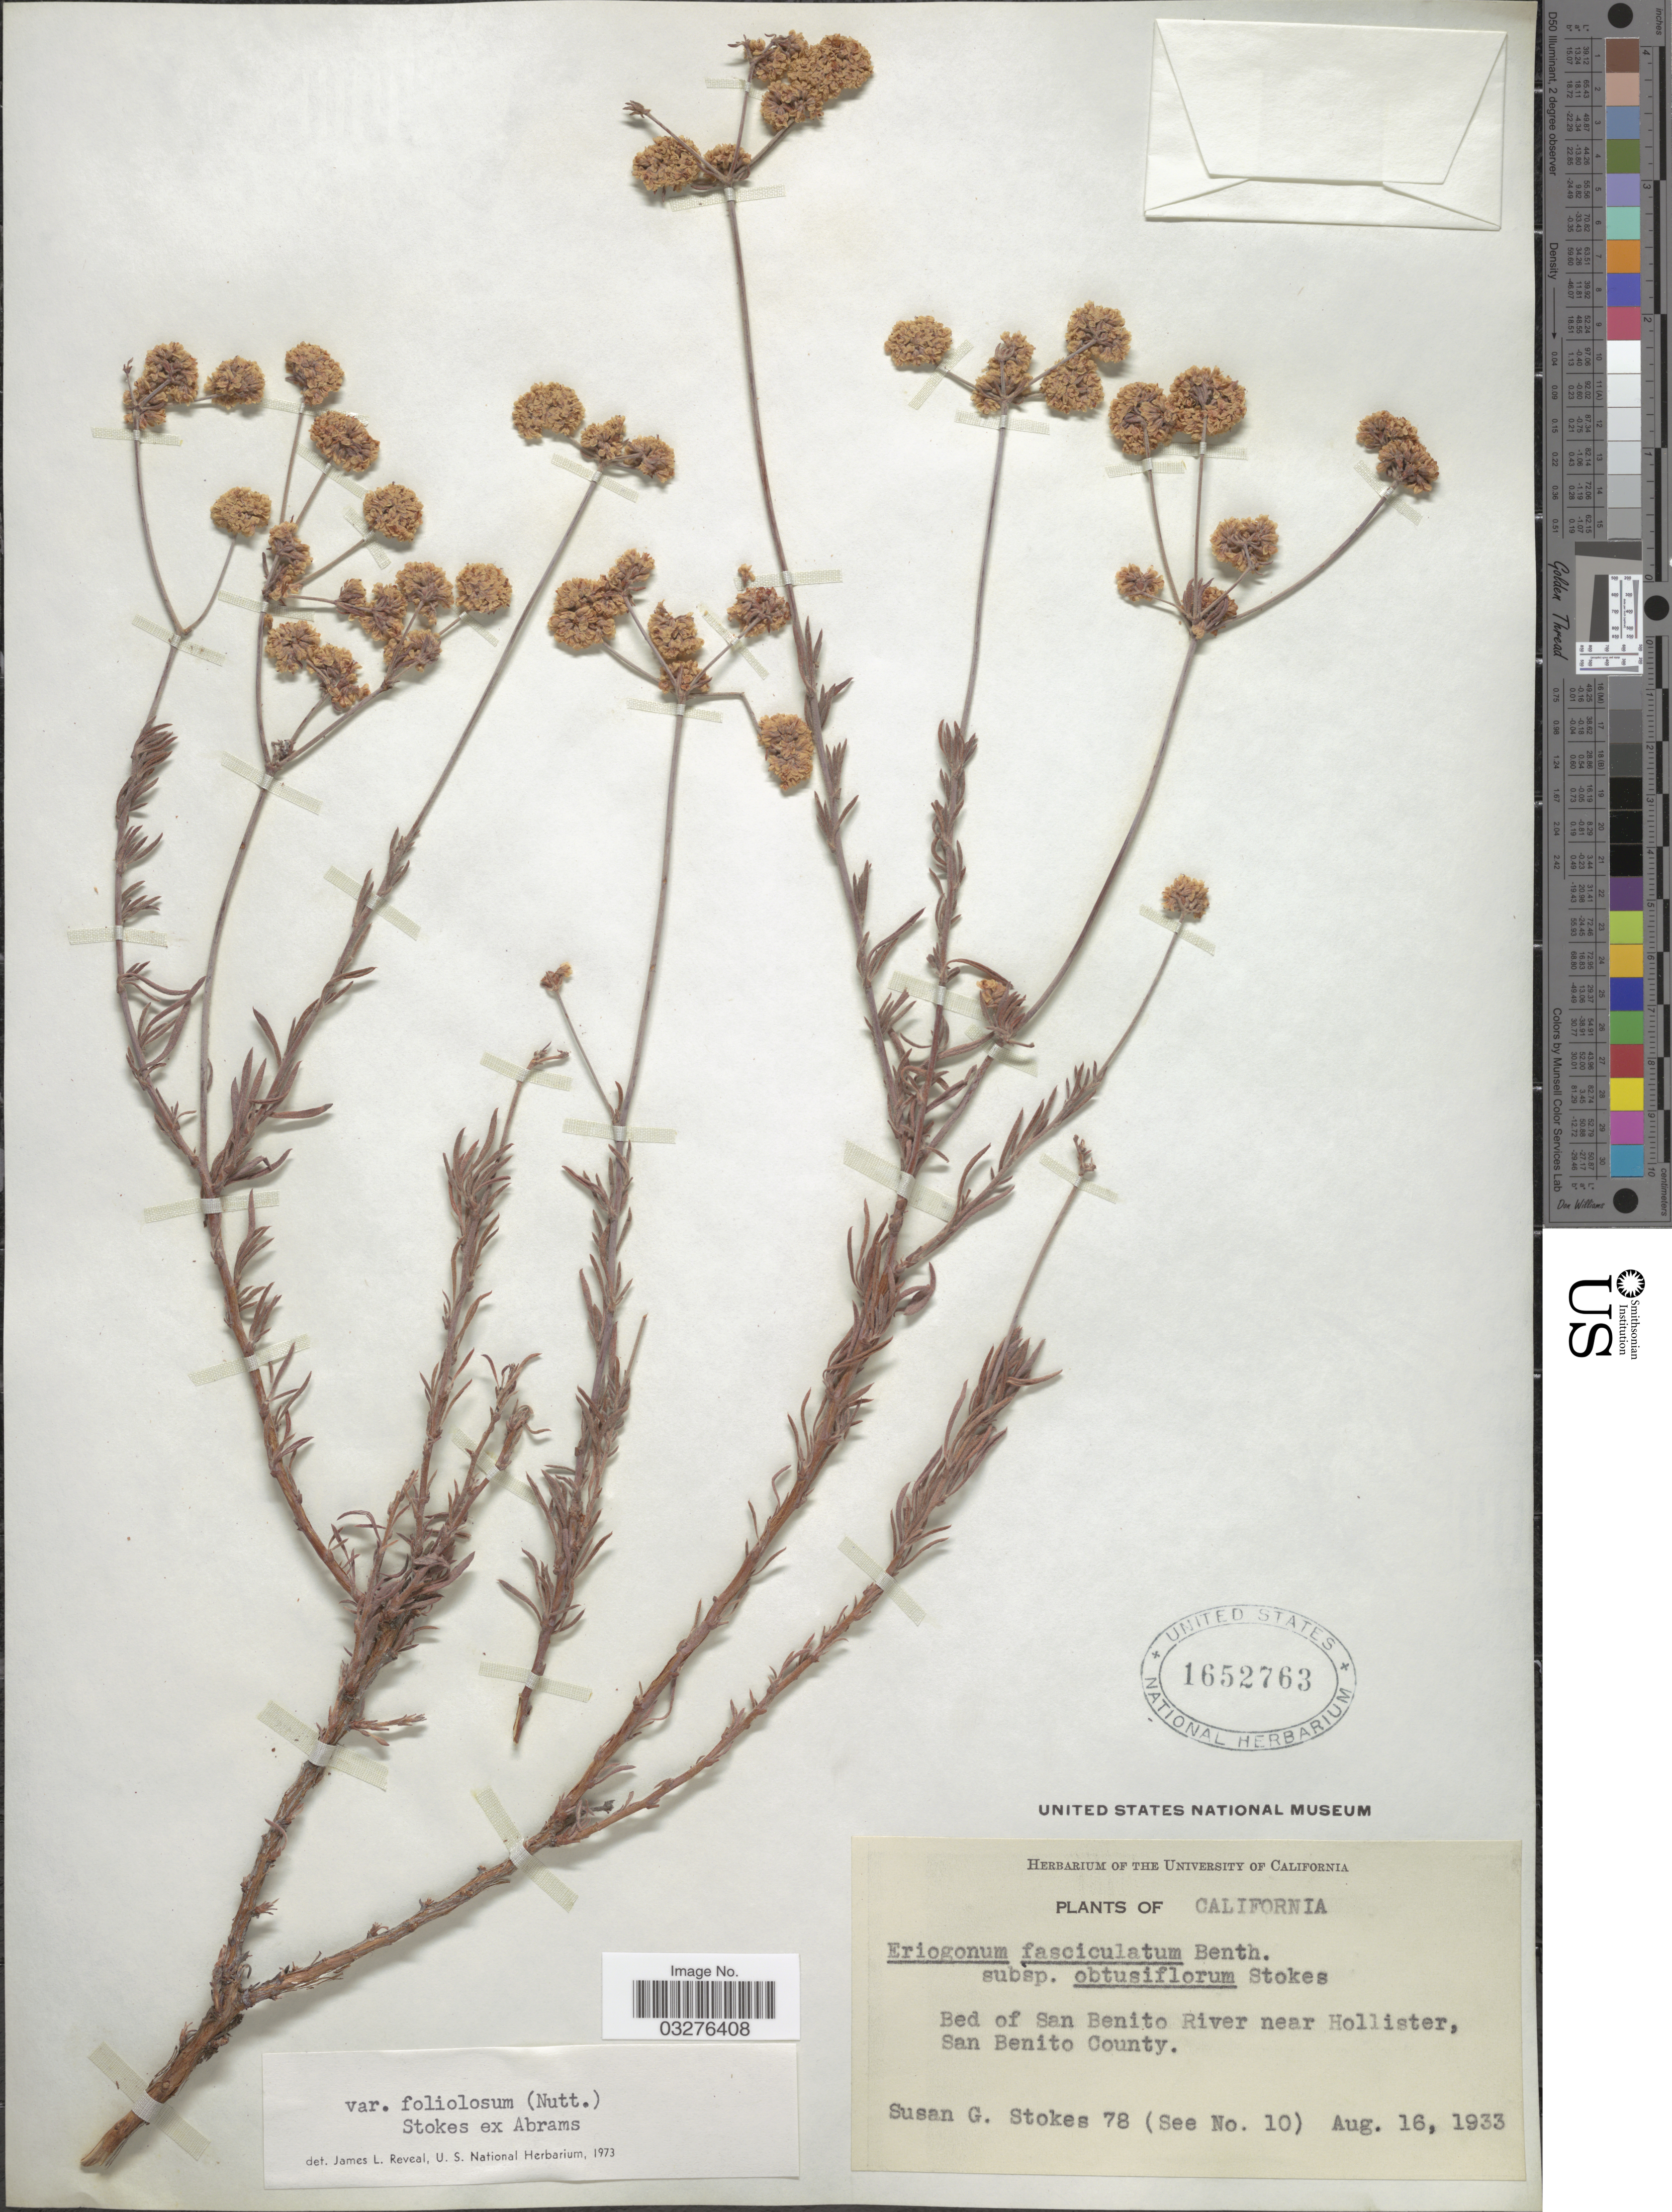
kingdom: Plantae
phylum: Tracheophyta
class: Magnoliopsida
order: Caryophyllales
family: Polygonaceae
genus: Eriogonum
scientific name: Eriogonum fasciculatum var. foliolosum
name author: (Nutt.) S. Stokes ex Abrams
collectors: S. G. Stokes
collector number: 78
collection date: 1933-08-16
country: United States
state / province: California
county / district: San Benito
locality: Bed of San Benito River near Hollister, San Benito County.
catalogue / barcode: US 1652763